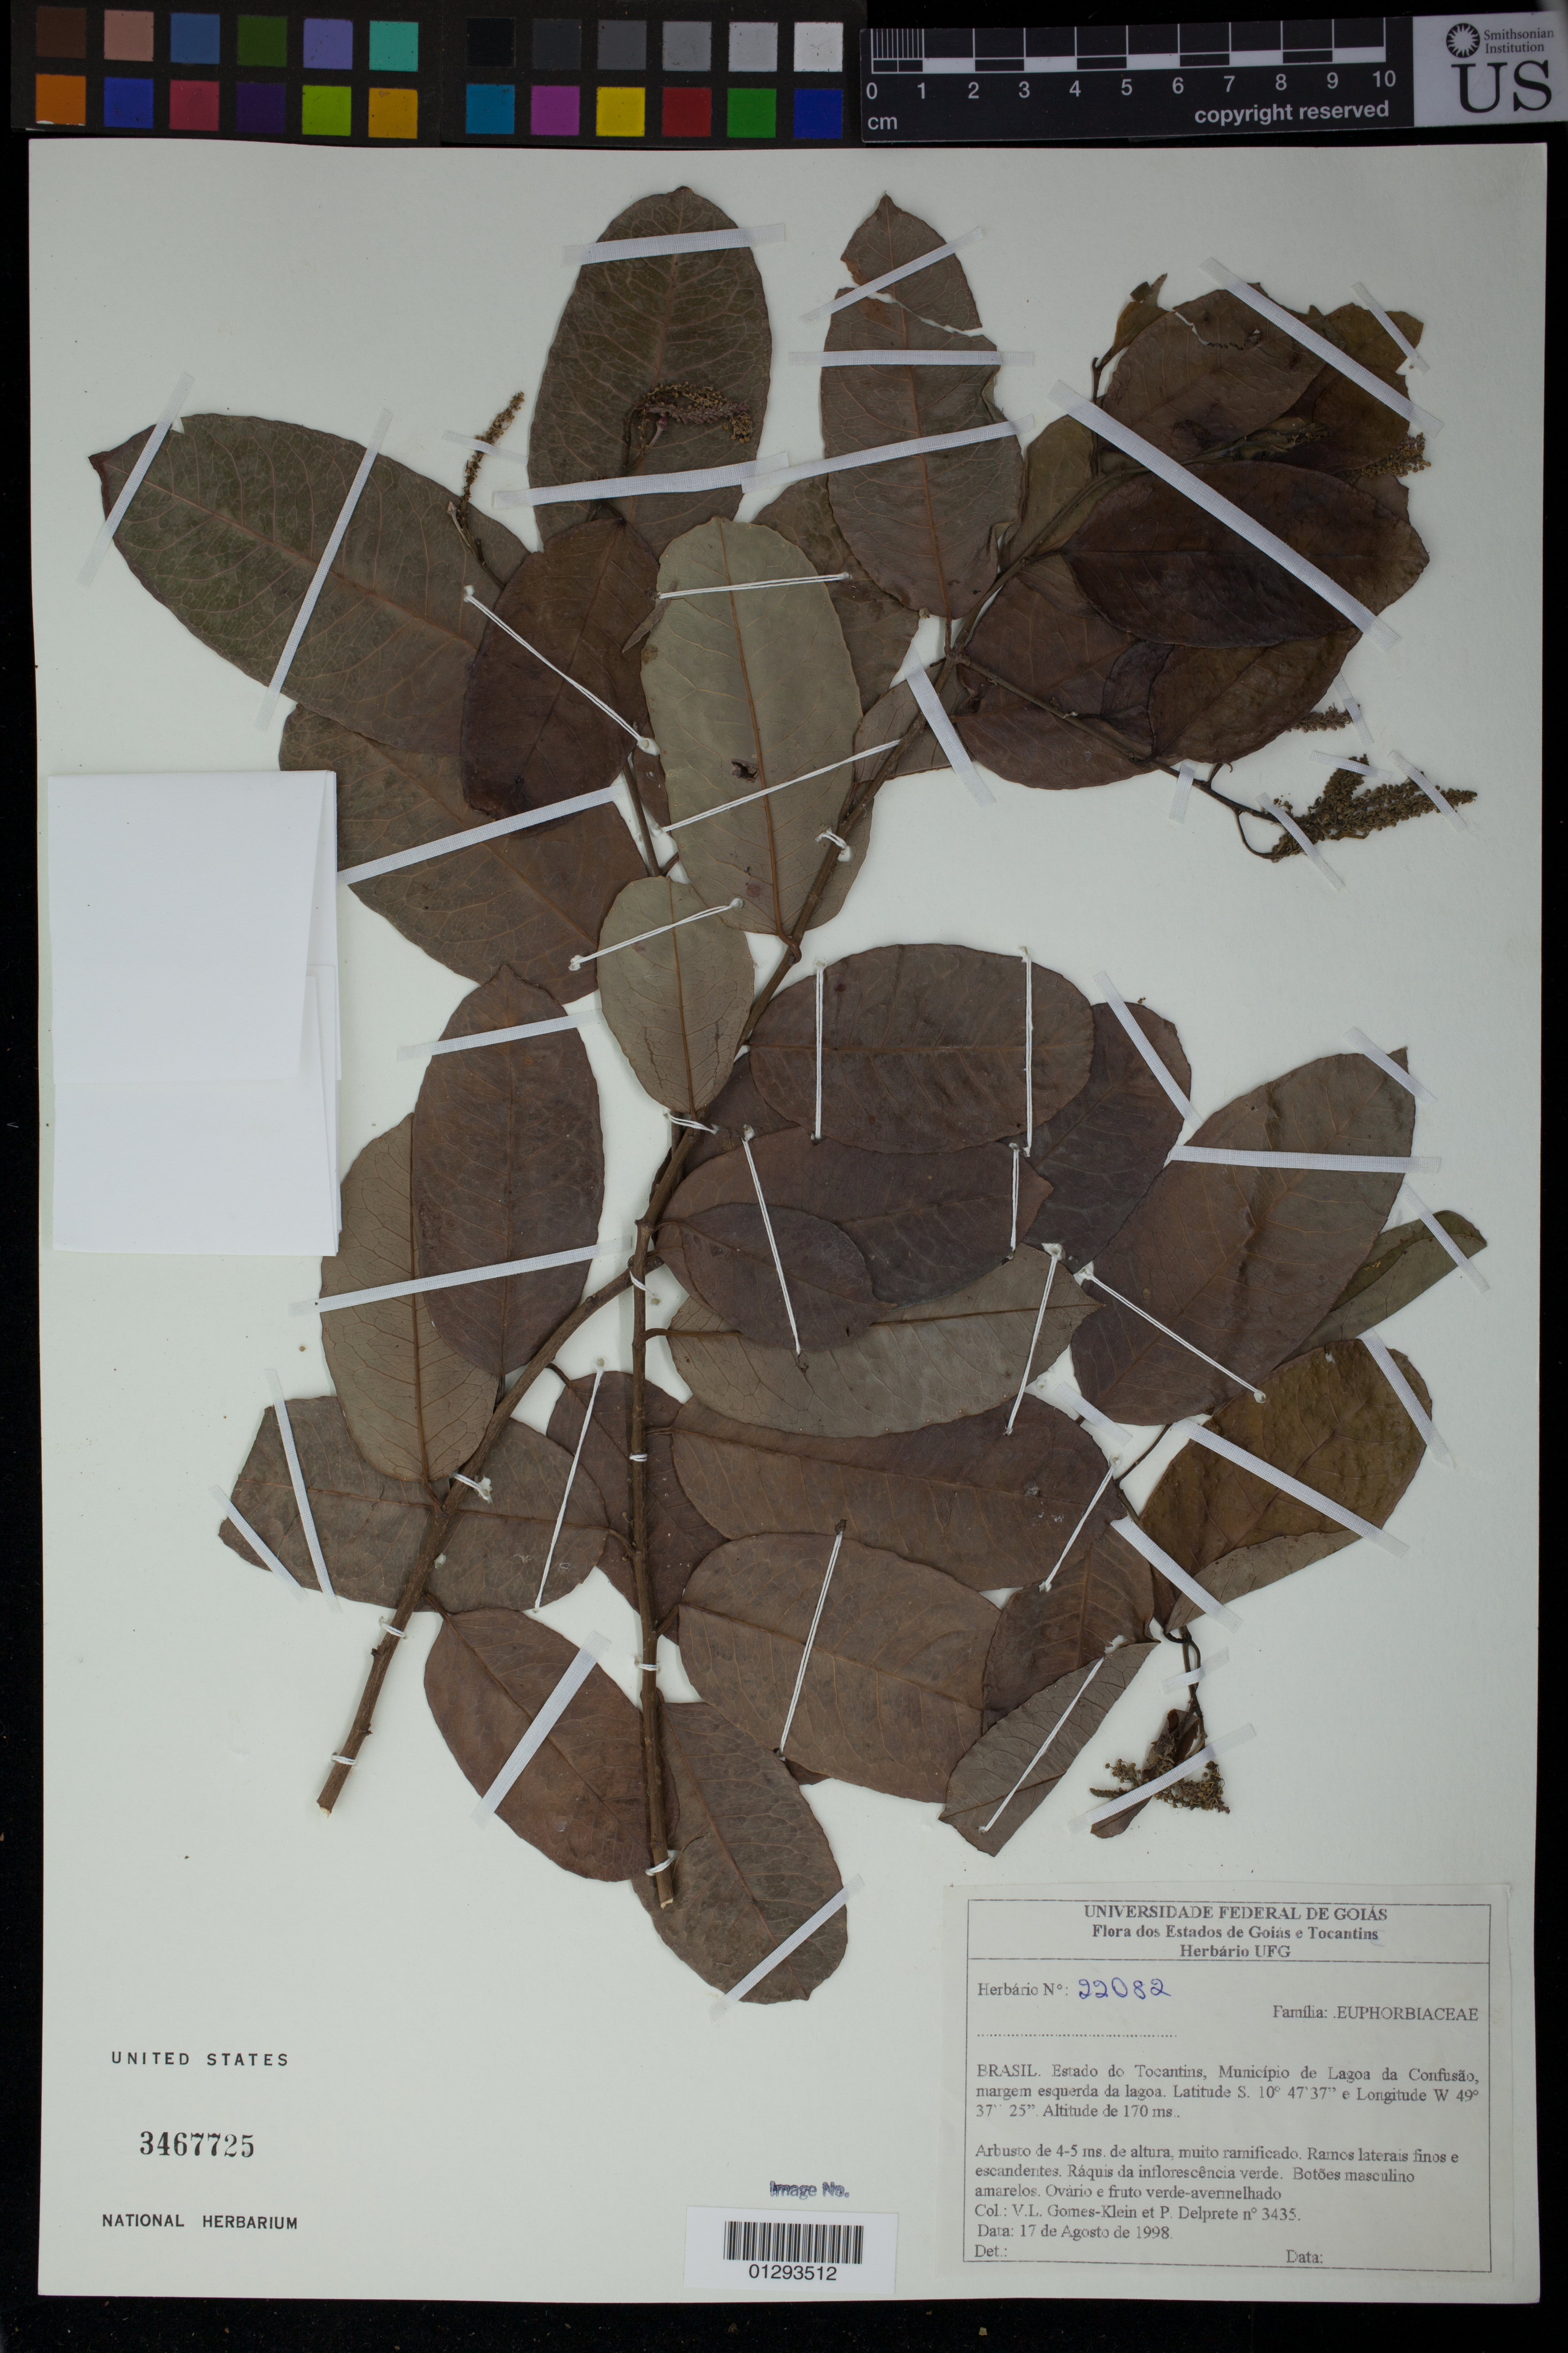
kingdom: Plantae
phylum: Tracheophyta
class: Magnoliopsida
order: Malpighiales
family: Euphorbiaceae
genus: Mabea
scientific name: Mabea sp.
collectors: V. L. G. Klein & P. G. Delprete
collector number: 3435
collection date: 1998-08-17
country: Brazil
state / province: Tocantins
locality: Municipio de Lagoa da Confusao, margem esquerda da lagoa.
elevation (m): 170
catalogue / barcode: US 3467725